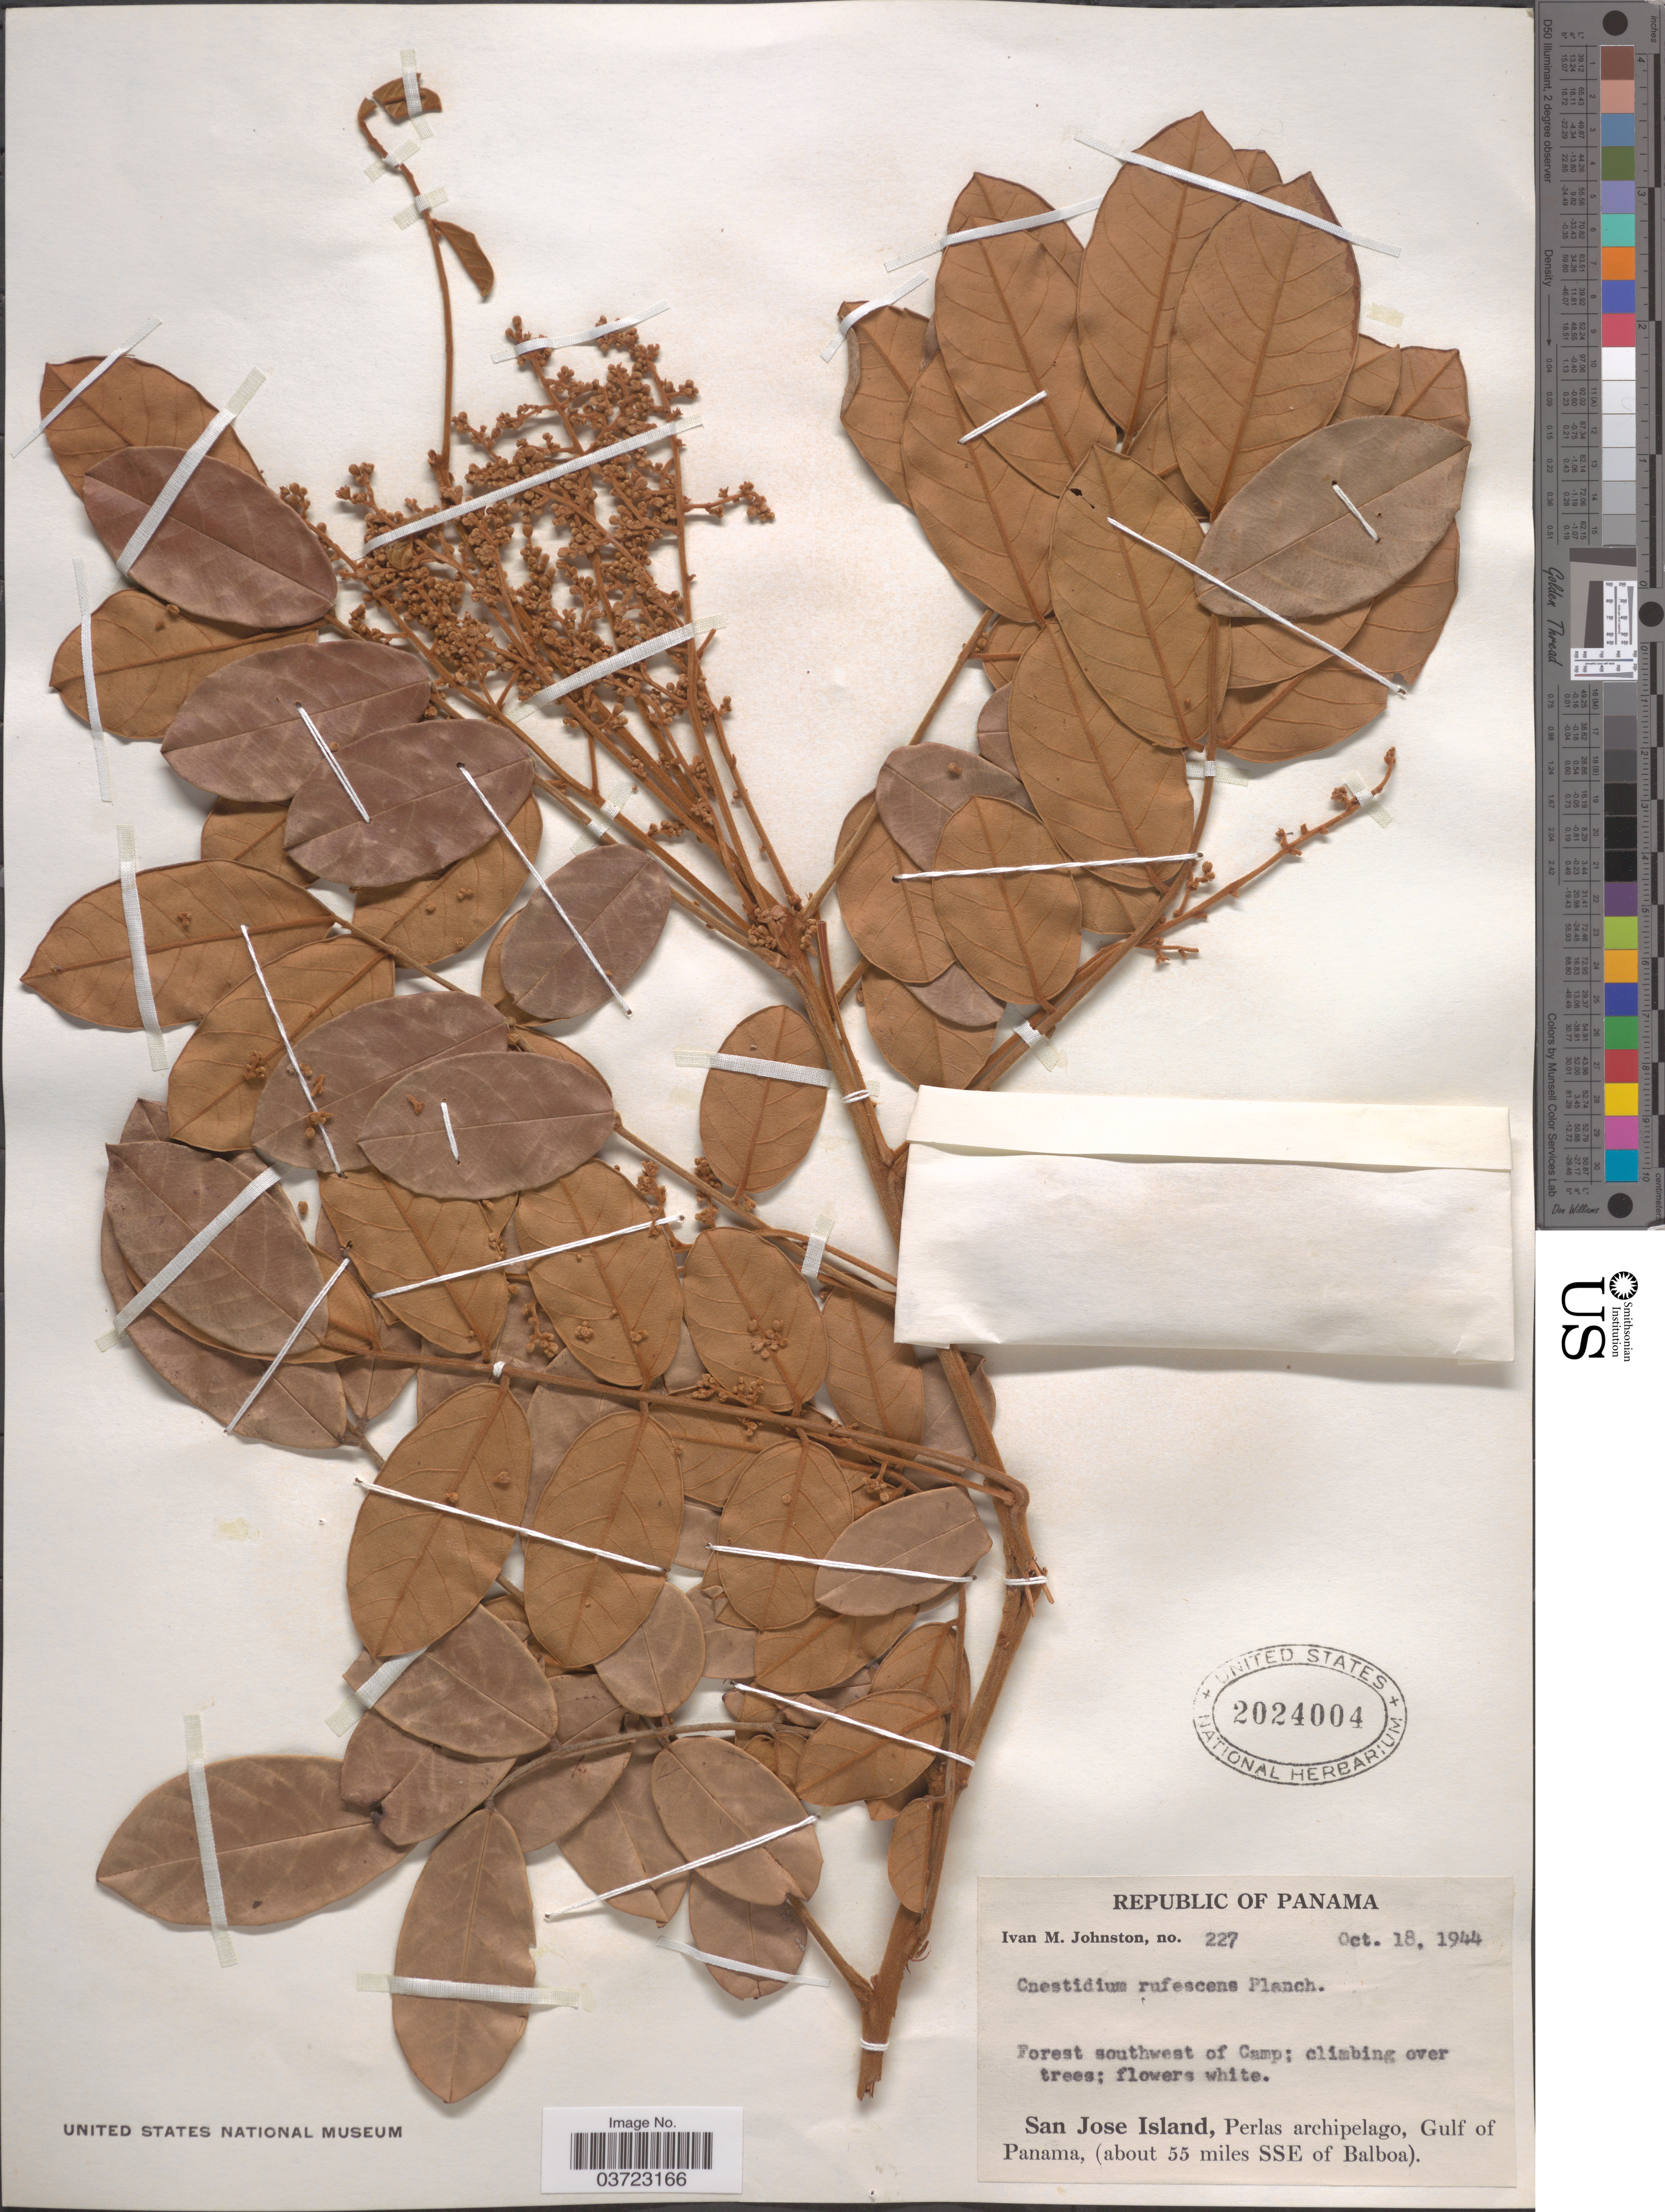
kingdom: Plantae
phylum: Tracheophyta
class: Magnoliopsida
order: Oxalidales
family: Connaraceae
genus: Cnestidium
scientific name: Cnestidium rufescens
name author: Planch.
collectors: I.M. Johnston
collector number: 227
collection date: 1944-10-18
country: Panama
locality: Forest southwest of Camp; San Jose Island, Perlas archipelago, Gulf of Panama, (about 55 miles SSE of Balboa).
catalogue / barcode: US 2024004